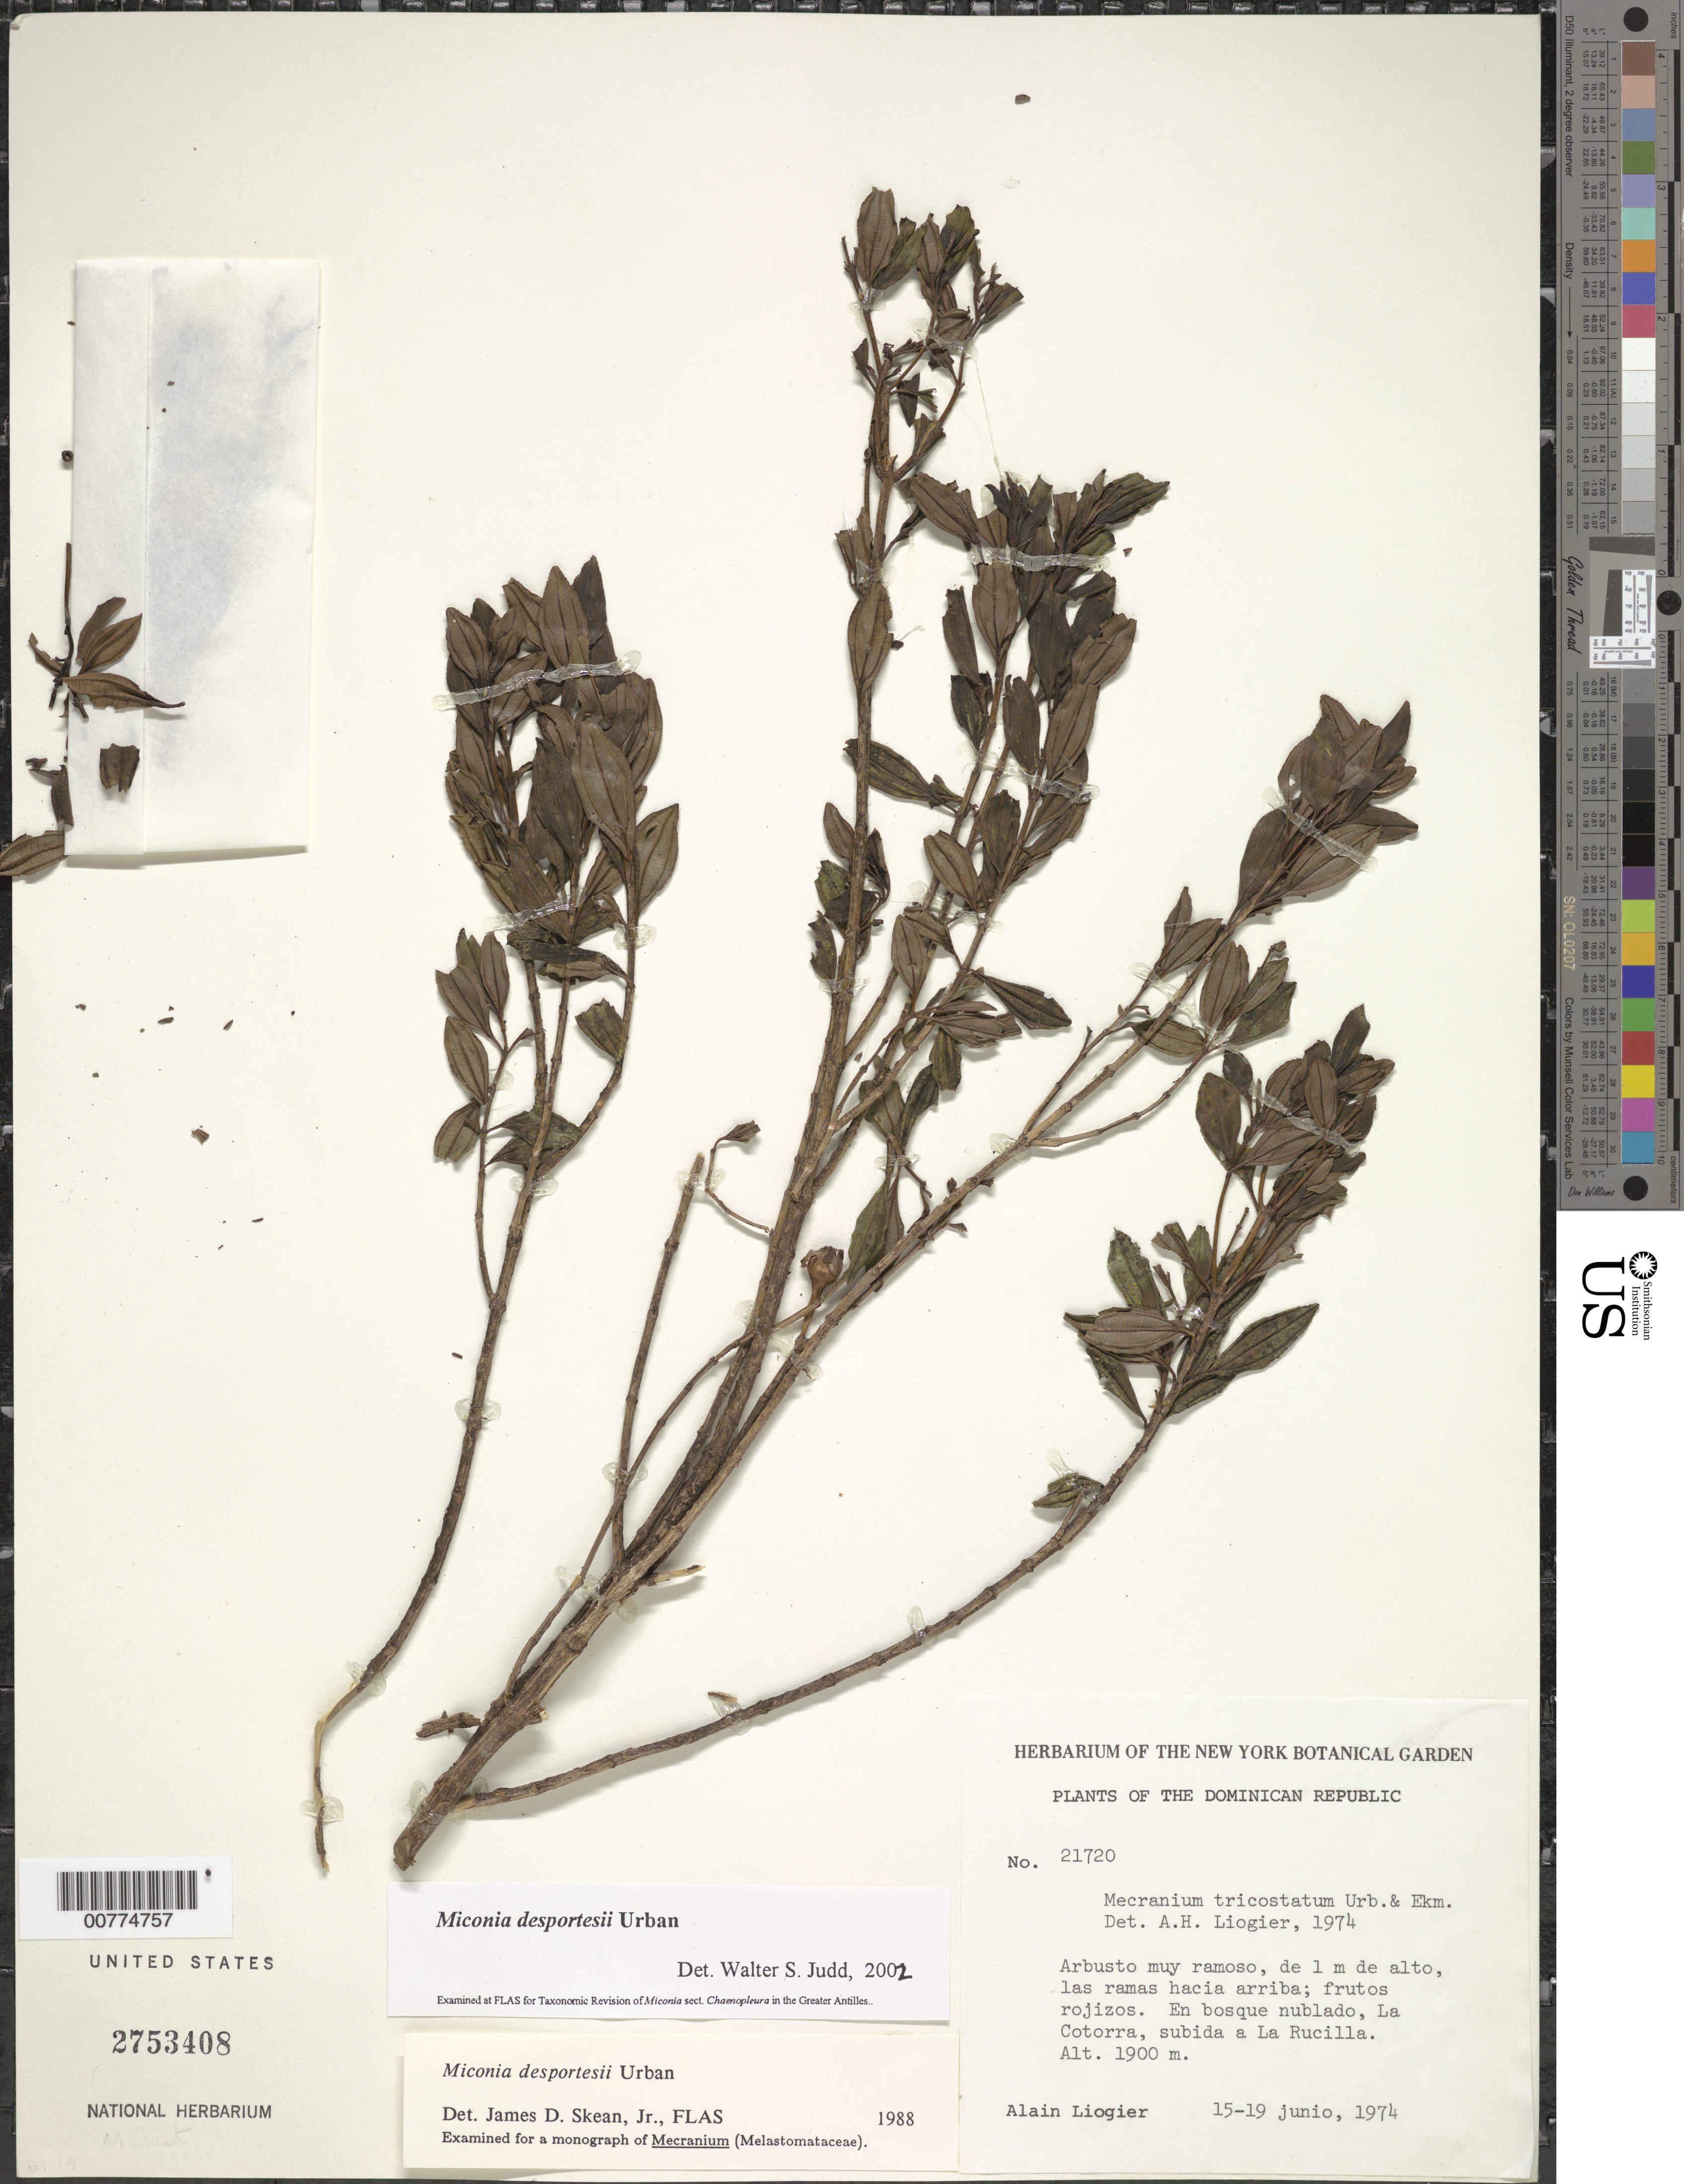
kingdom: Plantae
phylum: Tracheophyta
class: Magnoliopsida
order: Myrtales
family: Melastomataceae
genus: Miconia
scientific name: Miconia desportesii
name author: Urb.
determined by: Judd, Walter S.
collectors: A. H. Liogier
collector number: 21720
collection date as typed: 15 Jun 1974 to 19 Jun 1974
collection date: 1974-06-15/1974-06-19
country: Dominican Republic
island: Hispaniola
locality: La Cotorra, ascent to La Rucilla.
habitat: Cloud forest.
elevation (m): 1900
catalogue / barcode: US 2753408